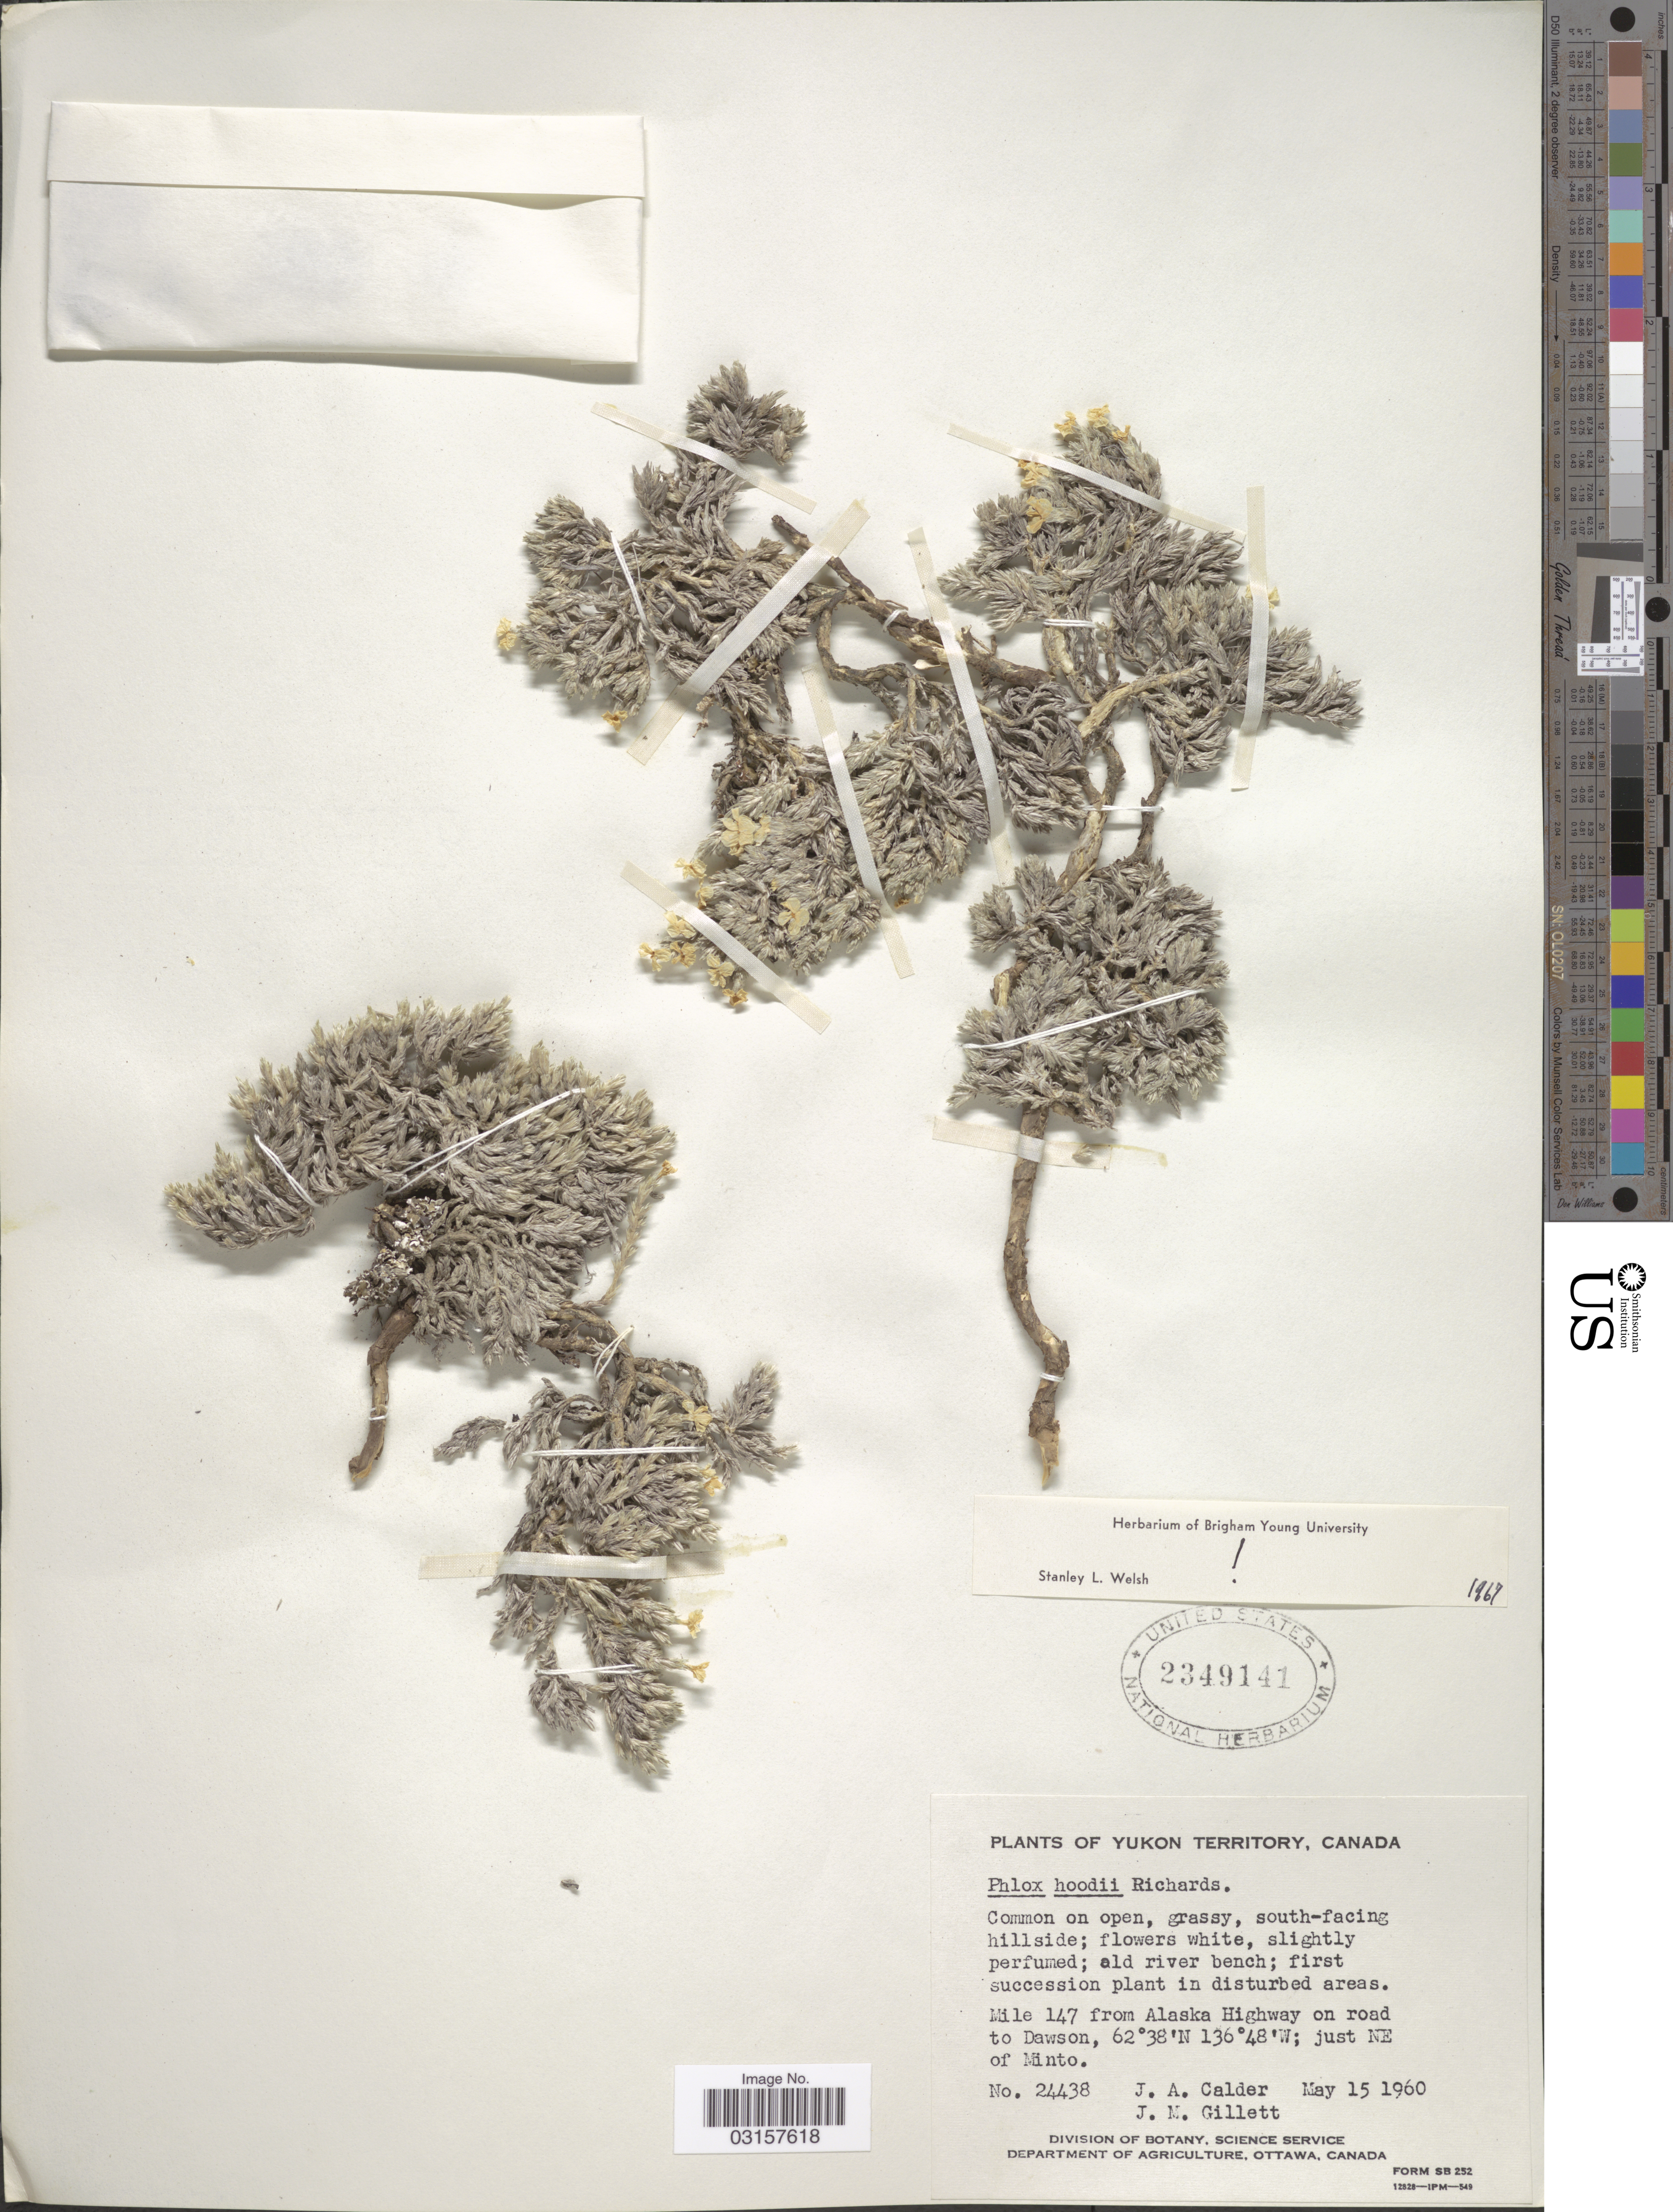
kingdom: Plantae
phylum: Tracheophyta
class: Magnoliopsida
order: Ericales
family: Polemoniaceae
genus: Phlox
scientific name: Phlox hoodii subsp. hoodii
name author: Richardson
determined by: Mayfield, M. H.; Ferguson, C. J.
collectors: J. A. Calder & J. M. Gillett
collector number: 24438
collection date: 1960-05-15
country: Canada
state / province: Yukon Territory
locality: Mile 147 from Alaska Highway on road to Dawson, just NE of Minto.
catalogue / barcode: US 2349141